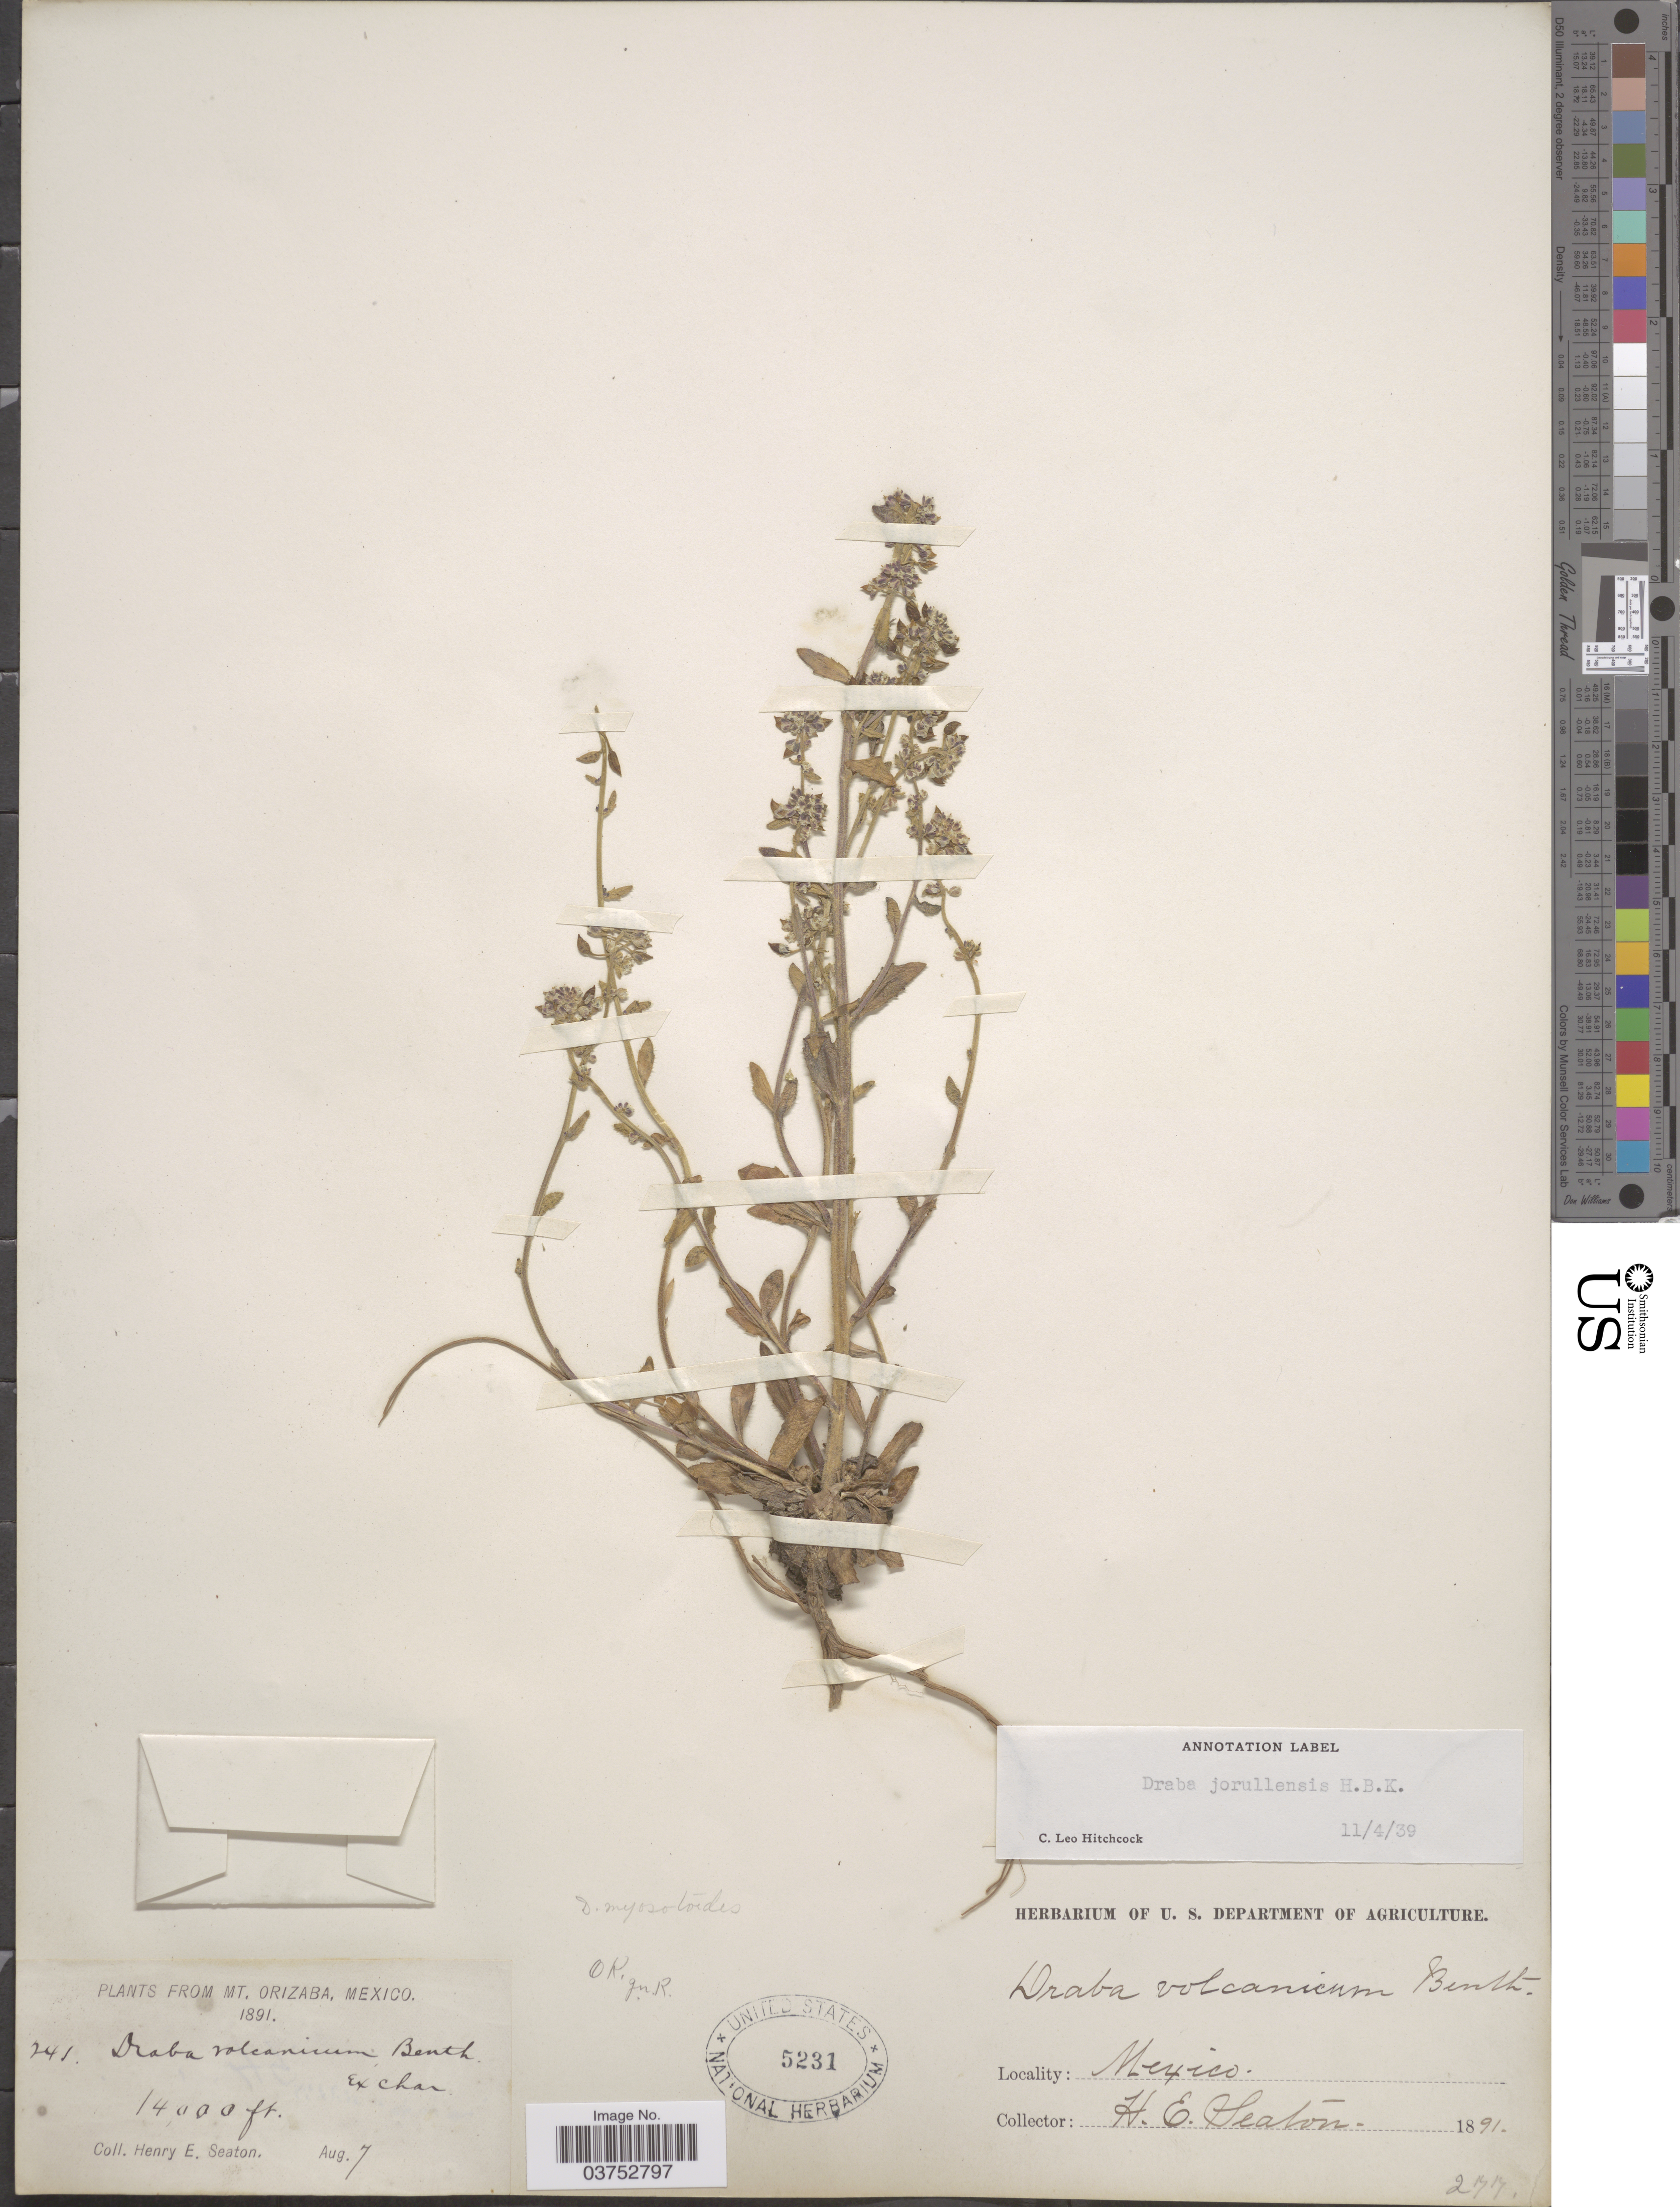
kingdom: Plantae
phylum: Tracheophyta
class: Magnoliopsida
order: Brassicales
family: Brassicaceae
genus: Draba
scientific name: Draba jorullensis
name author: Kunth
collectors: H. E. Seaton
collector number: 241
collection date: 1891-08-07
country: Mexico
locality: Mt. Orizaba.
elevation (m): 4267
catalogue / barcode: US 5231